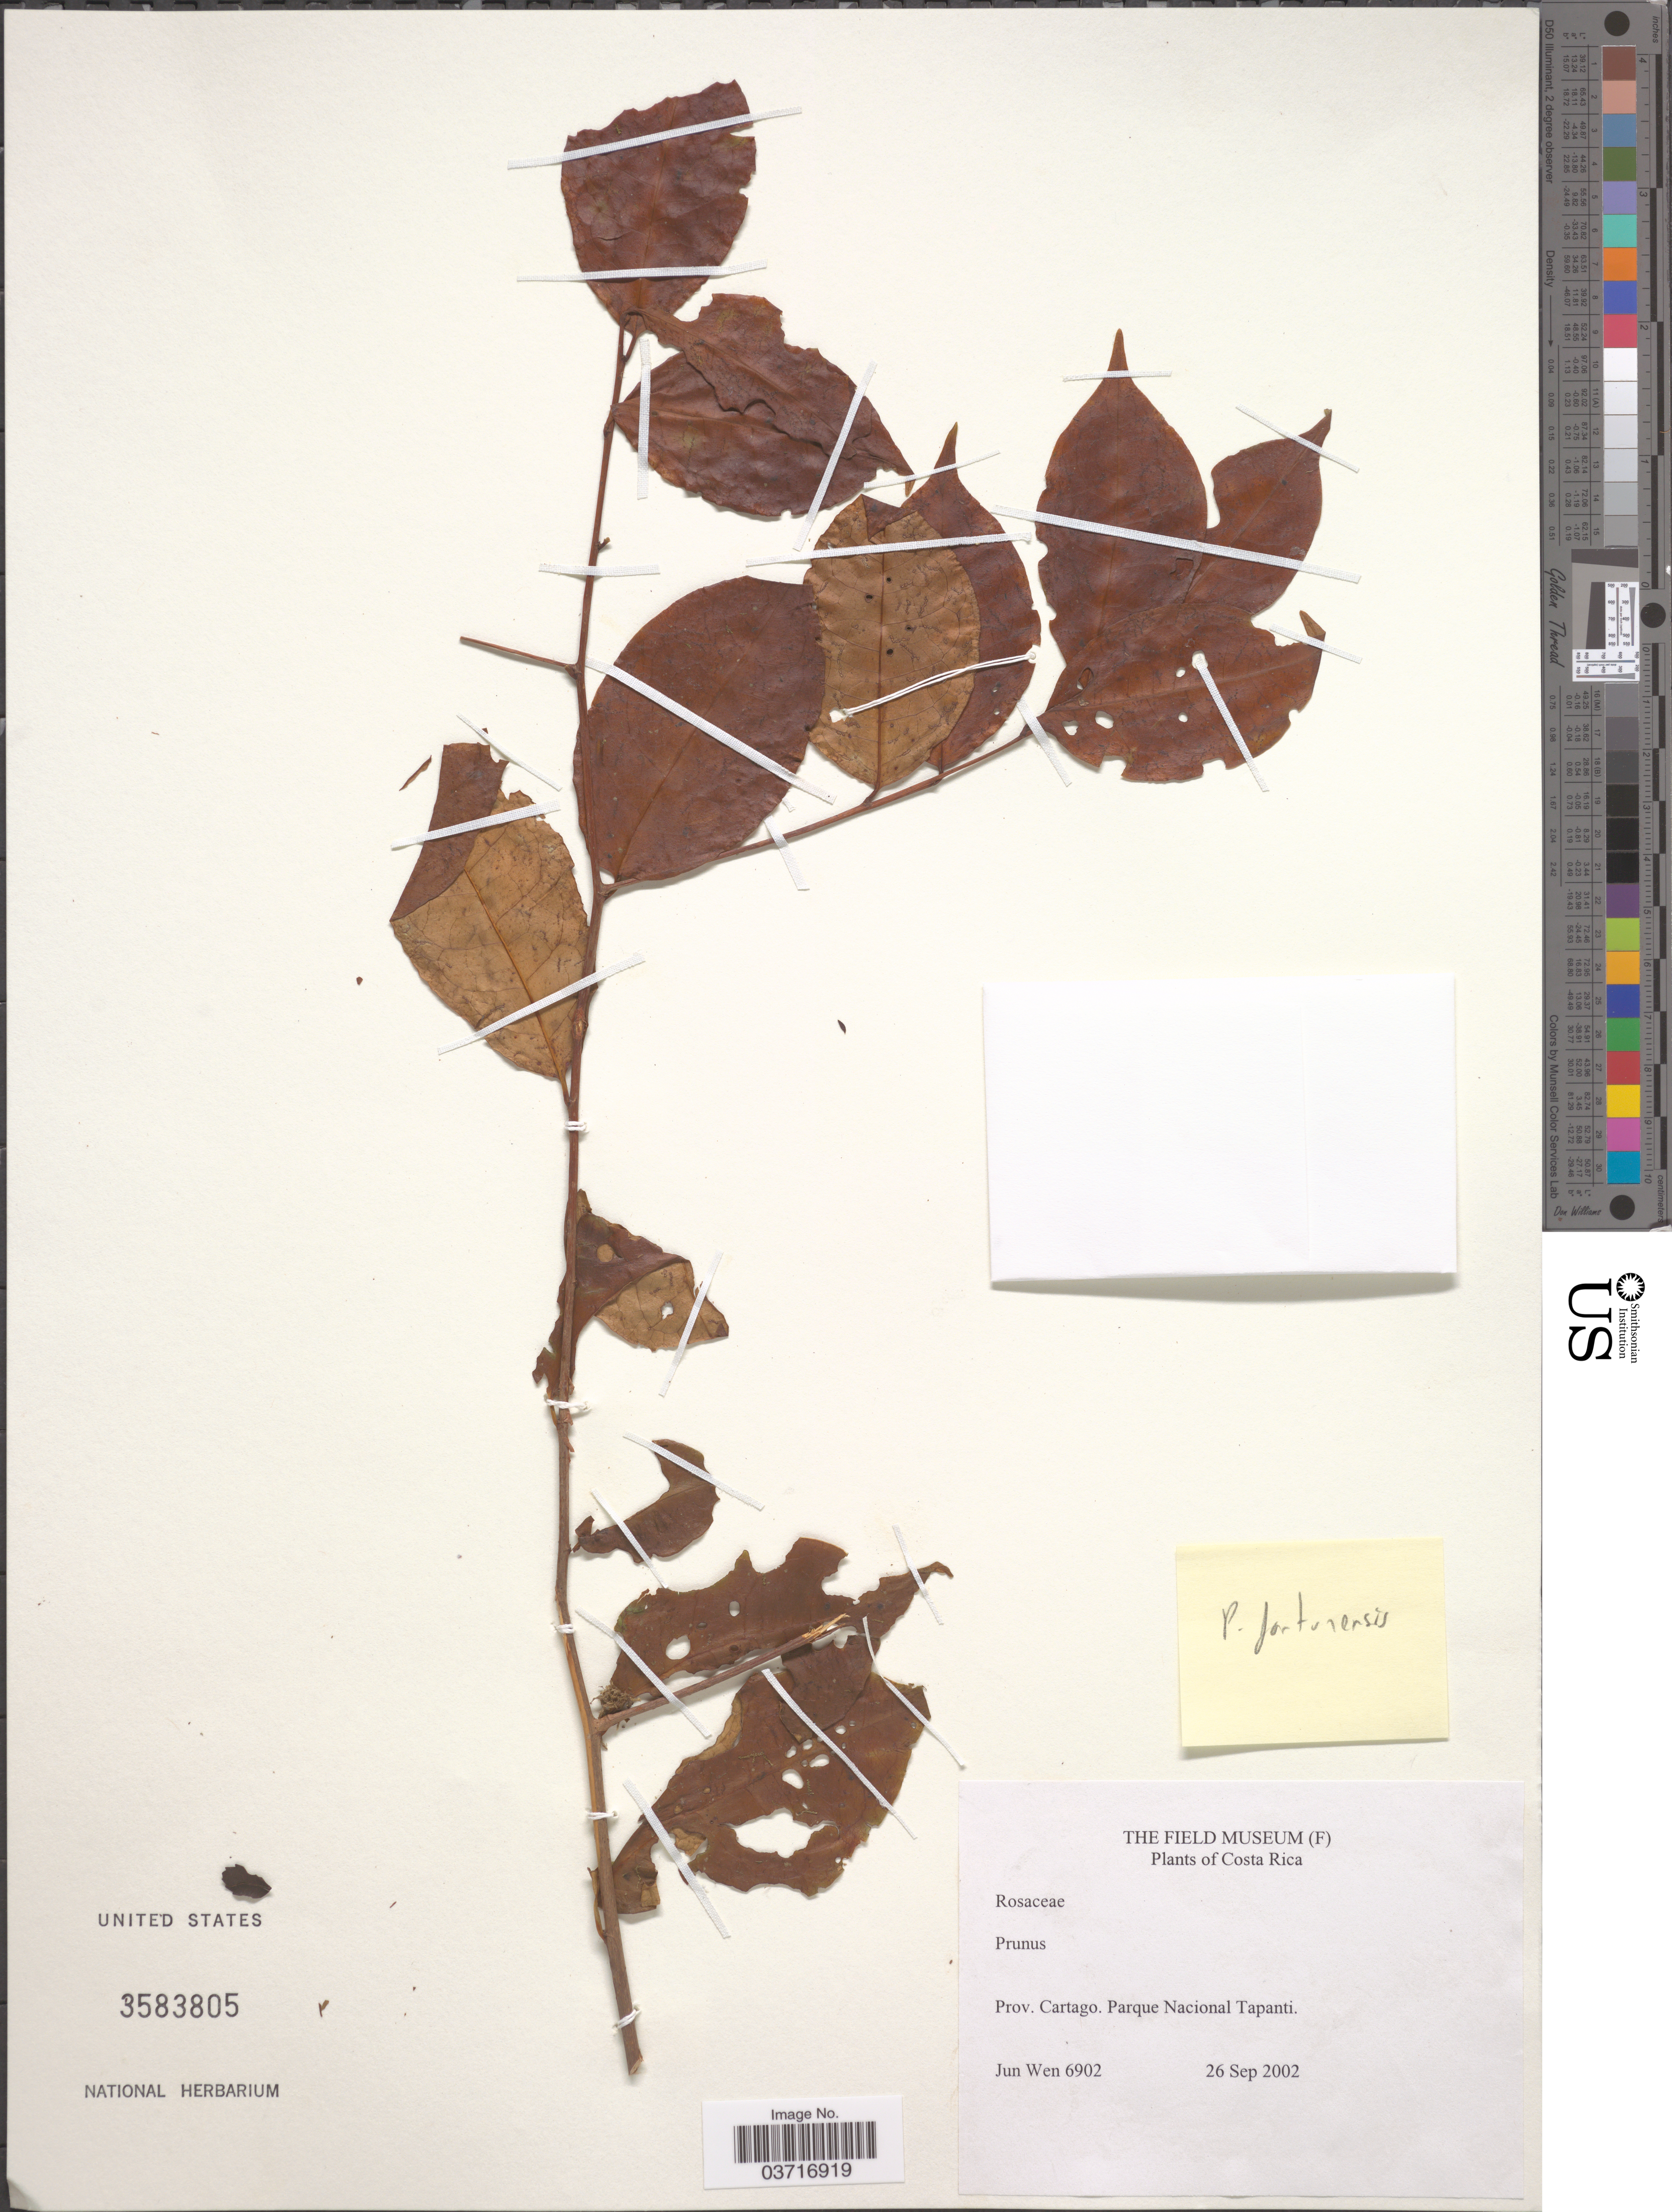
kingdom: Plantae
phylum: Tracheophyta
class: Magnoliopsida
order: Rosales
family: Rosaceae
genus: Prunus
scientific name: Prunus sp.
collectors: J. Wen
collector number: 6902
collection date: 2002-09-26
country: Costa Rica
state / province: Cartago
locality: Parque Nacional Tapanti.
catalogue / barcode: US 3583805